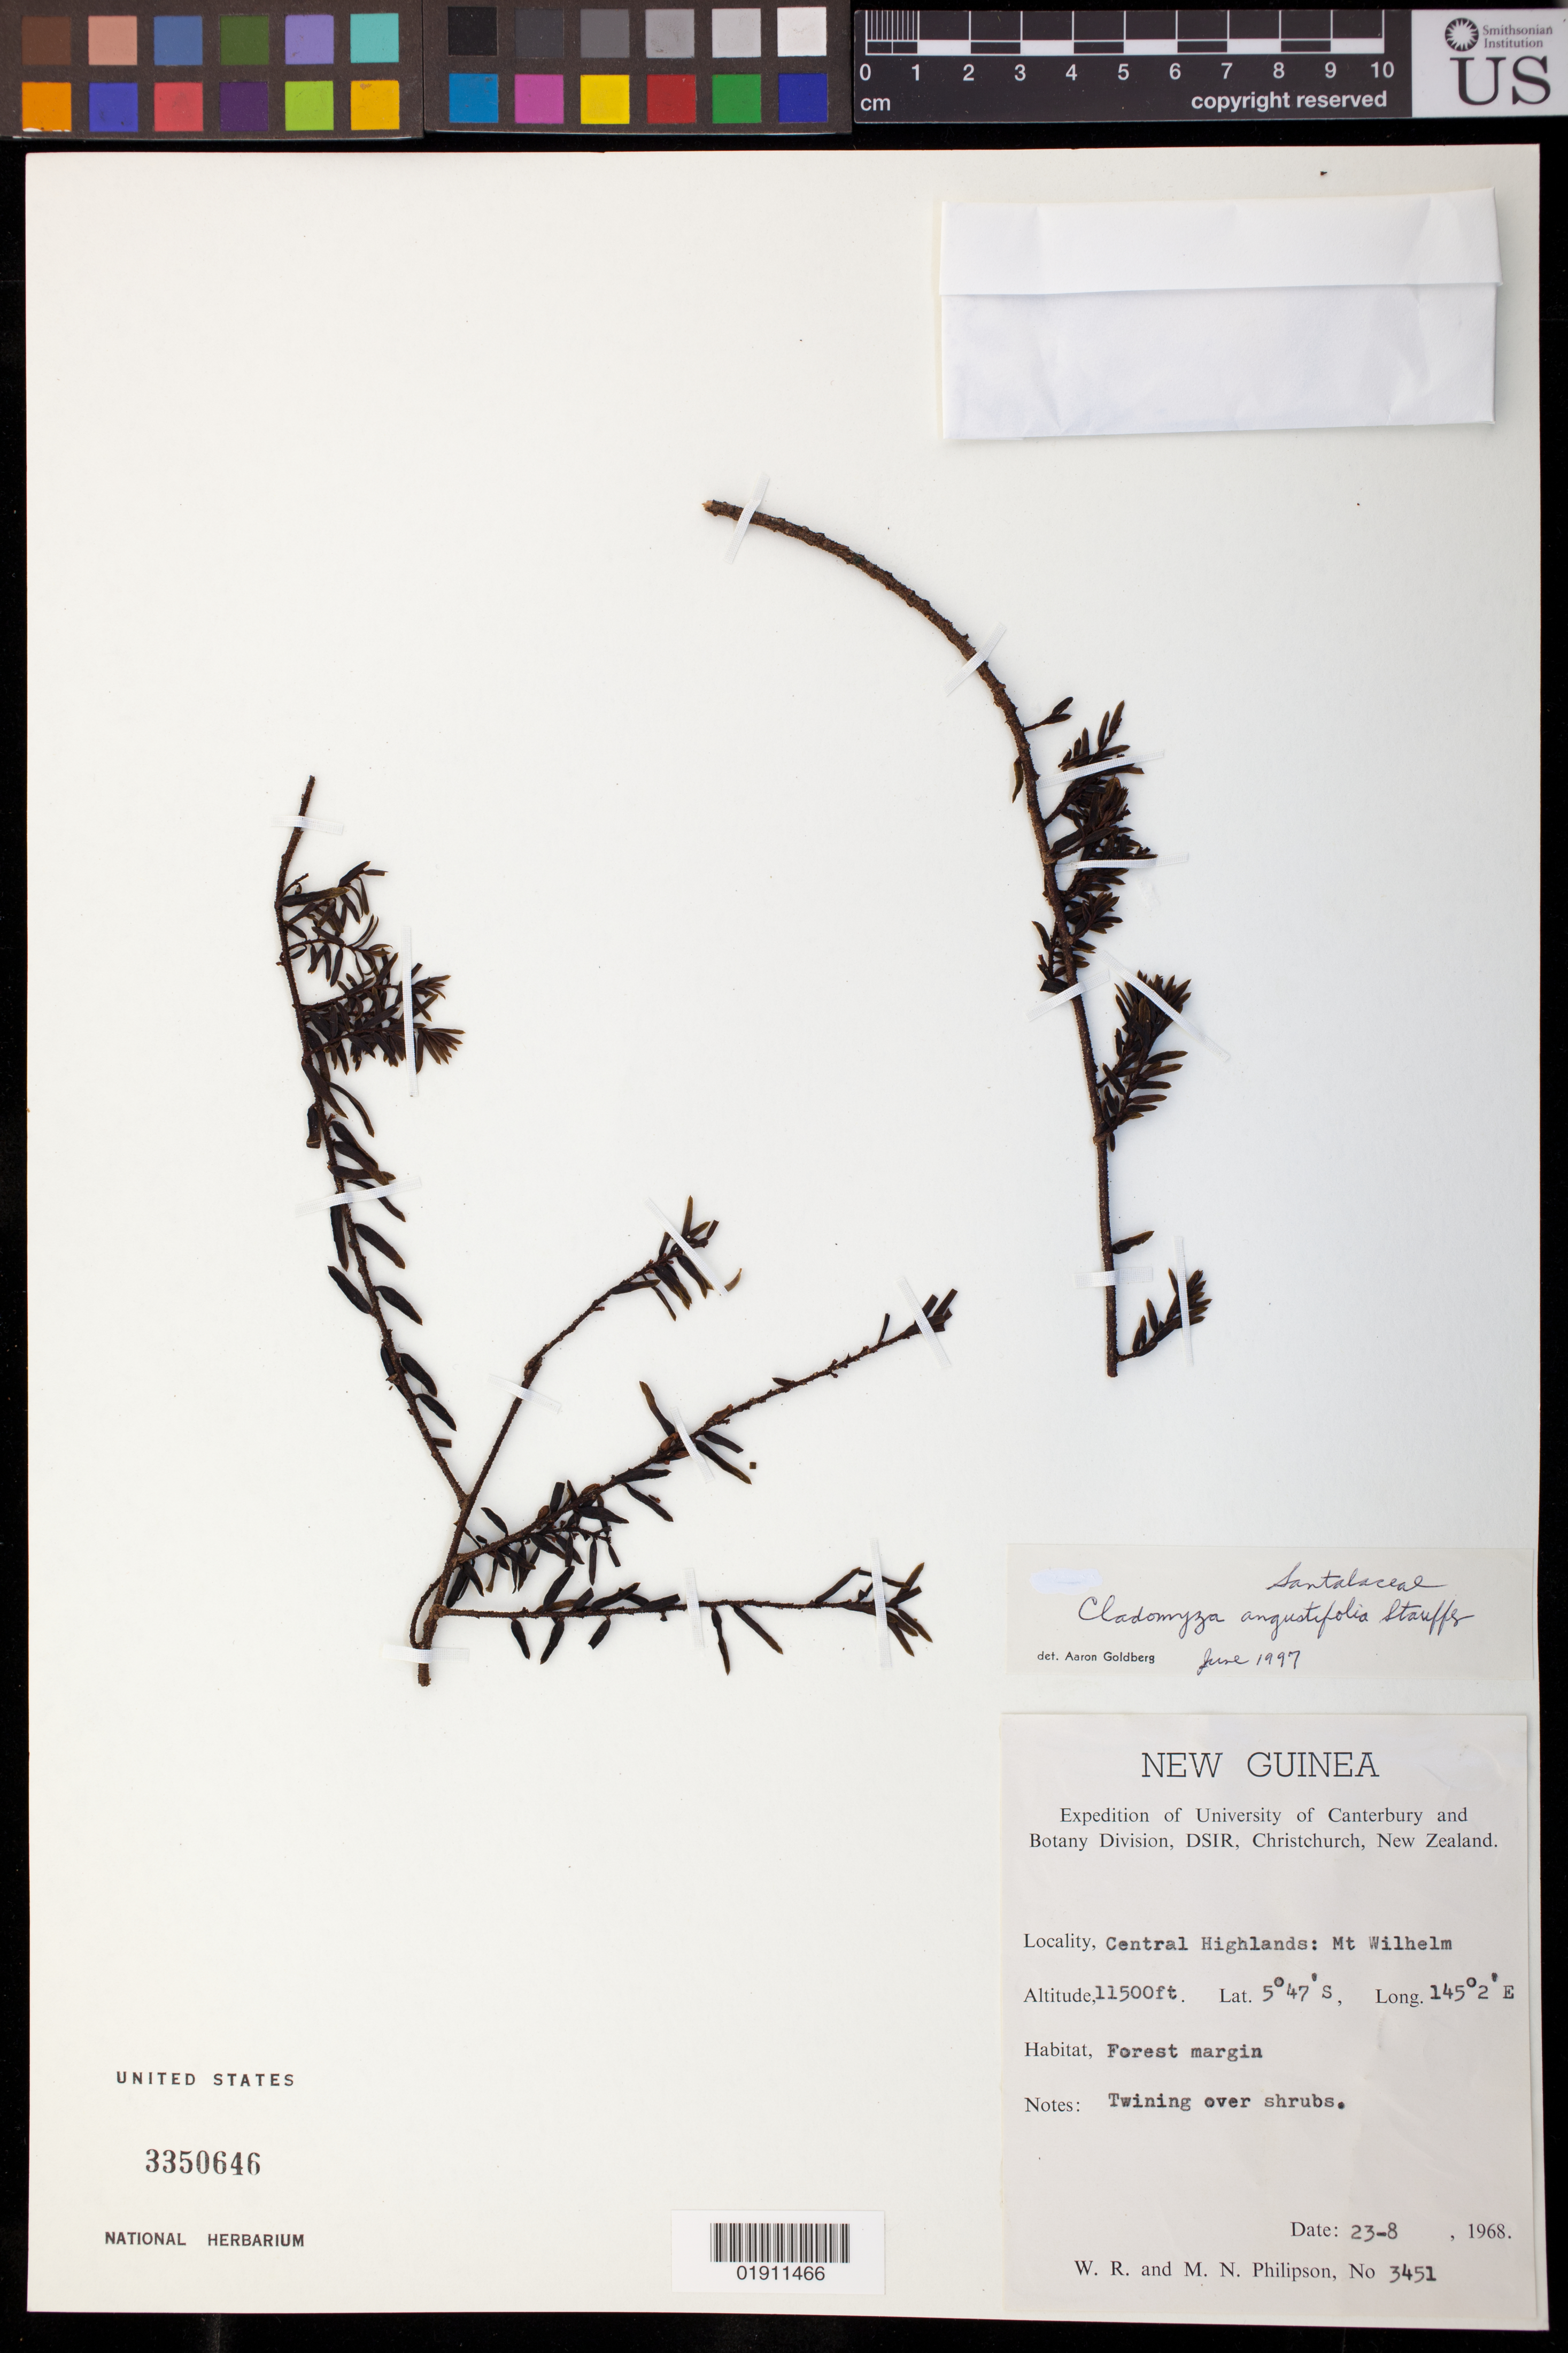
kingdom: Plantae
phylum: Tracheophyta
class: Magnoliopsida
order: Santalales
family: Amphorogynaceae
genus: Dendromyza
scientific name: Dendromyza angustifolia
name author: (Stauffer) Byng & Christenh.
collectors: W. R. Philipson & M. Philipson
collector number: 3451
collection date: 1968-08-23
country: Papua New Guinea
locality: Central Highlands: Mount Wilhelm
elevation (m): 3505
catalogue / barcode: US 3350646